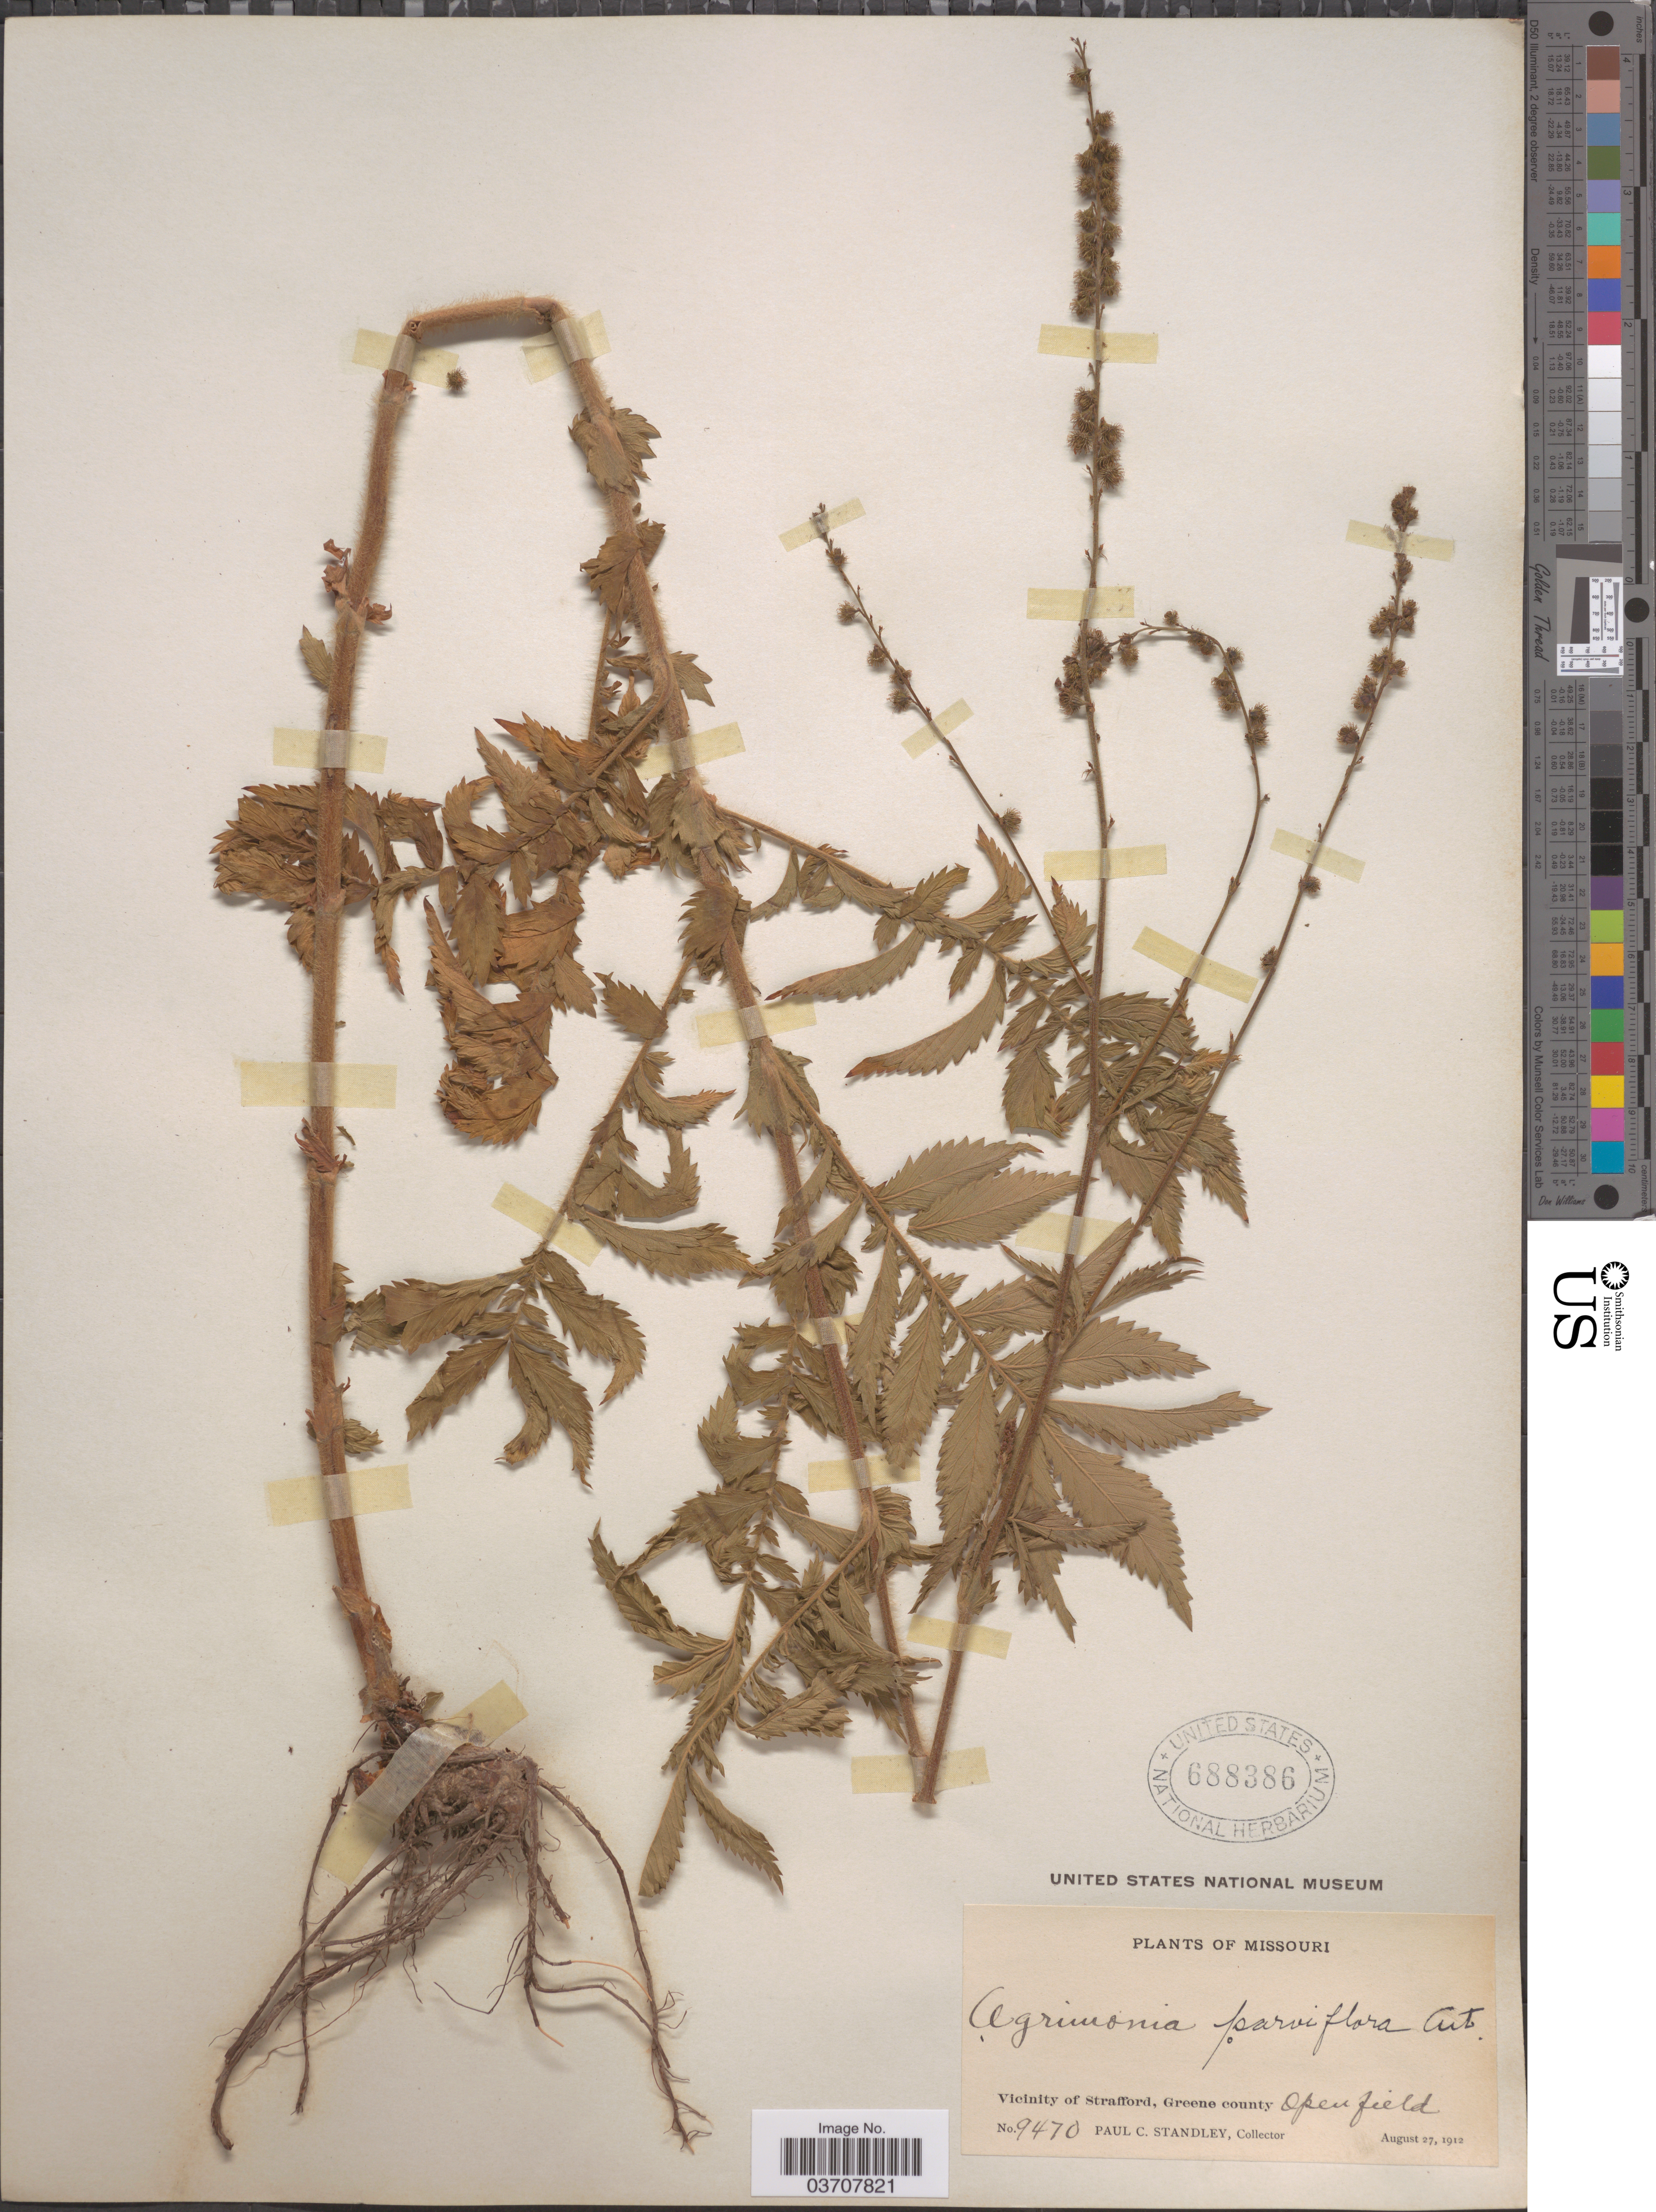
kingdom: Plantae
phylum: Tracheophyta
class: Magnoliopsida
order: Rosales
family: Rosaceae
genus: Agrimonia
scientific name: Agrimonia parviflora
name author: Aiton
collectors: P. C. Standley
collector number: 9470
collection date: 1912-08-27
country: United States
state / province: Missouri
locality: Vicinity of Strafford, Greene county.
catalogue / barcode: US 688386